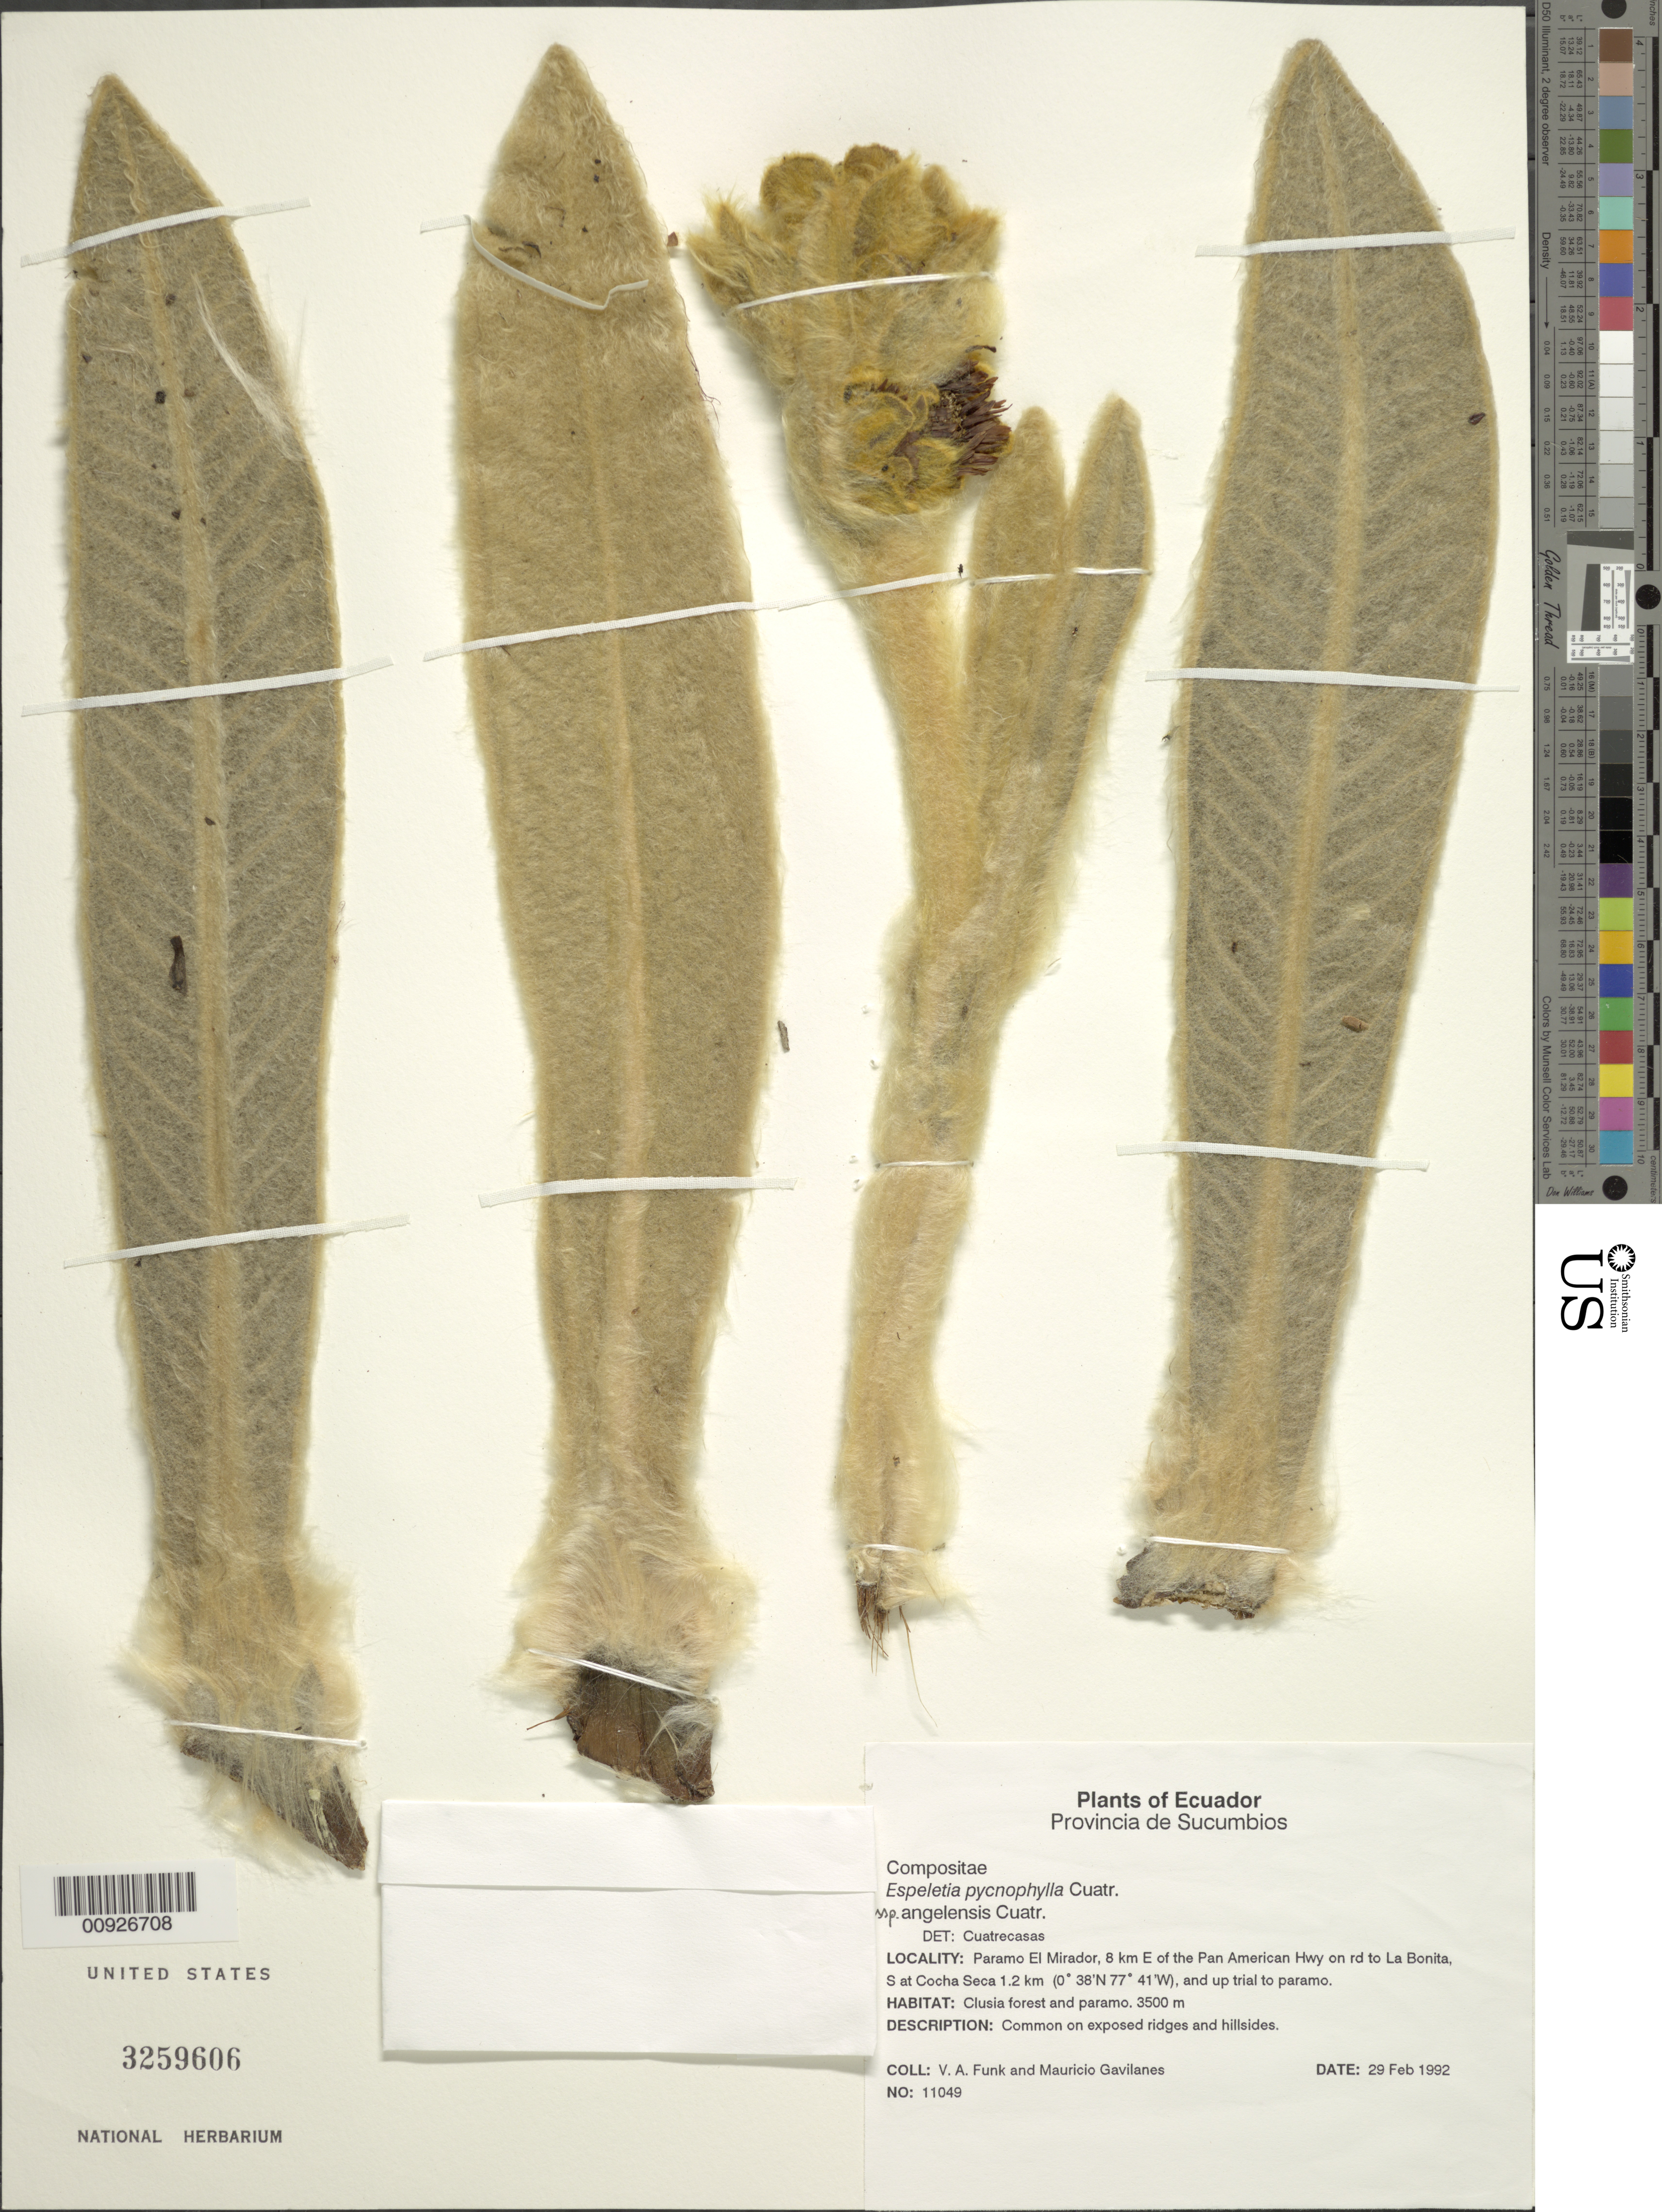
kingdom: Plantae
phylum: Tracheophyta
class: Magnoliopsida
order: Asterales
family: Asteraceae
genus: Espeletia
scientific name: Espeletia pycnophylla subsp. angelensis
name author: Cuatrec.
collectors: V. Funk & M. Gavilanes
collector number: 11049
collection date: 1992-02-29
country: Ecuador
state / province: Sucumbíos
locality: Páramo El Mirador. 8 km al E of the Pan American Hwy on rd to La Bonita, S at Cocha Seca 1.2 km, and up trail to páramo.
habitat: Clusia forest and páramo. Common on exposed ridges and hillsides.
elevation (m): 3500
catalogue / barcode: US 3259606